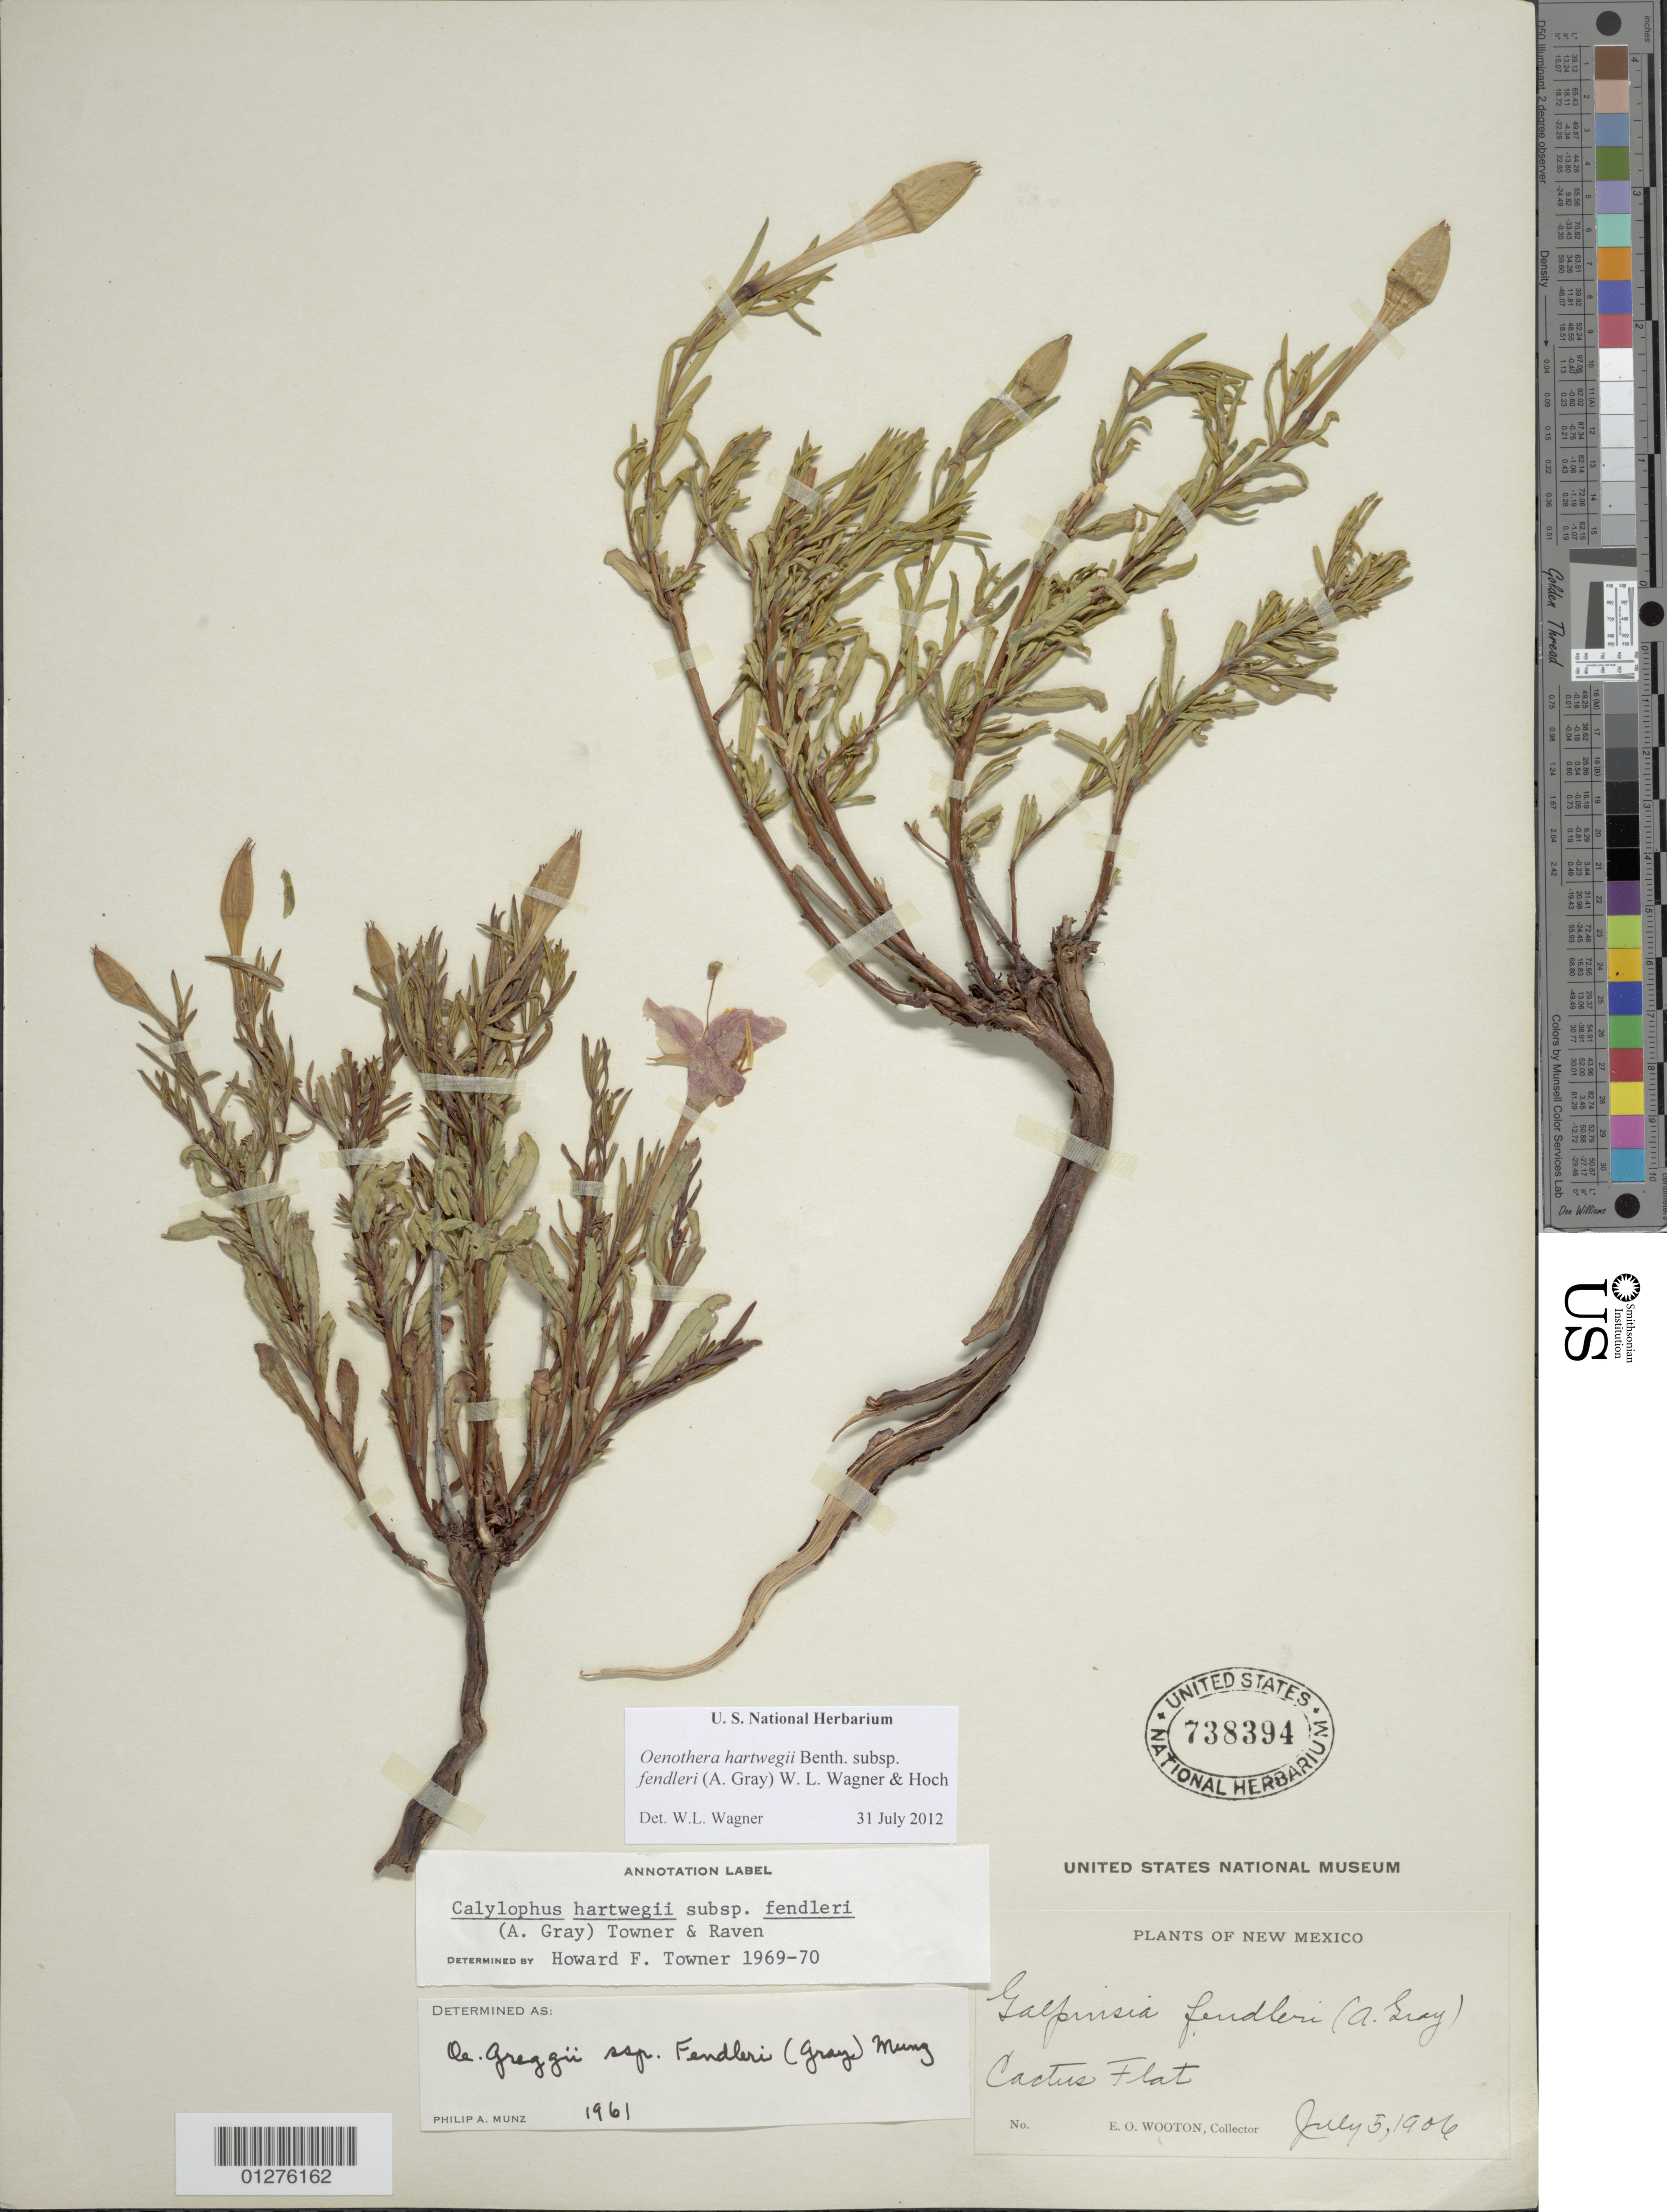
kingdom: Plantae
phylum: Tracheophyta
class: Magnoliopsida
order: Myrtales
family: Onagraceae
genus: Oenothera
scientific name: Oenothera hartwegii subsp. fendleri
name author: (A. Gray) W.L. Wagner & Hoch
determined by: Wagner, W. L., (BOT), Smithsonian Institution - National Museum of Natural History (UNITED STATES)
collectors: E. O. Wooton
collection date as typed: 5 Jul 1906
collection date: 1906-07-05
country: United States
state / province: New Mexico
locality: Cactus Flat.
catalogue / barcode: US 738394